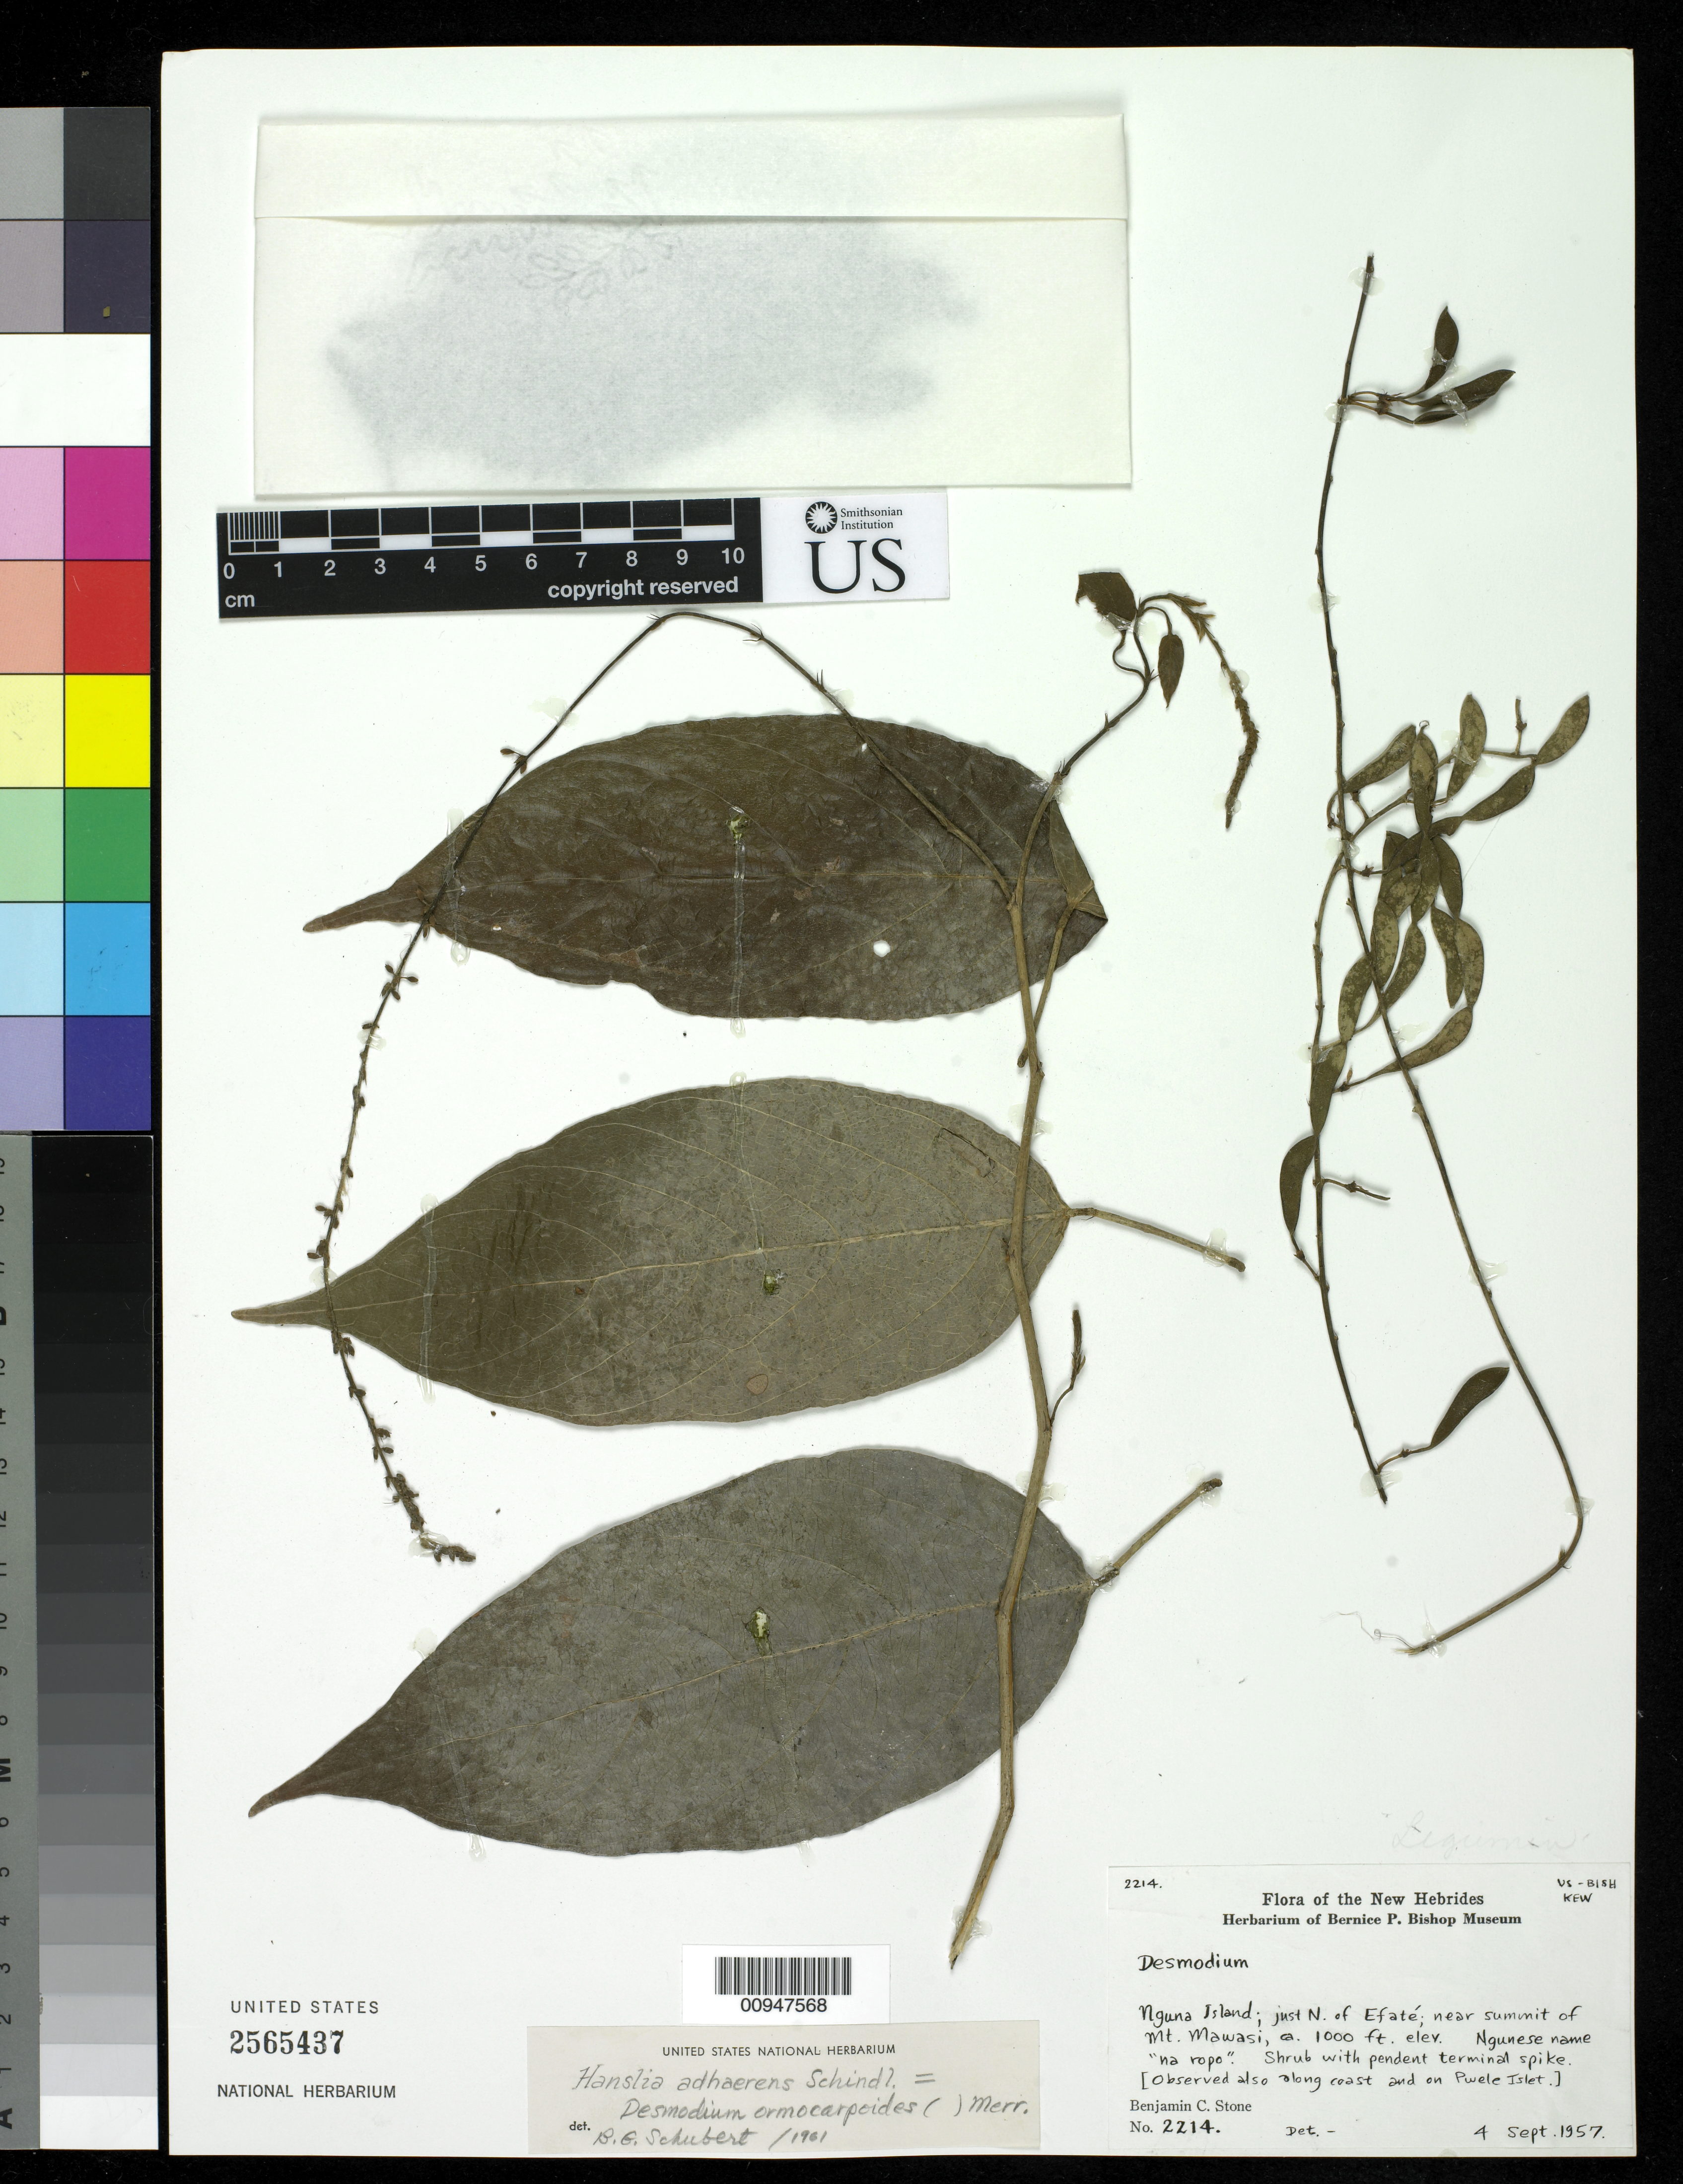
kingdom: Plantae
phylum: Tracheophyta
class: Magnoliopsida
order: Fabales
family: Fabaceae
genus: Hanslia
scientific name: Hanslia ormocarpoides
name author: (DC.) H. Ohashi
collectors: B. C. Stone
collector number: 2214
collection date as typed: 04 Sep 1957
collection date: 1957-09-04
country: Vanuatu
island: Nguna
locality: Nguna island; just N. of Efate;near summit of Mt.Mawasi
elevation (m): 305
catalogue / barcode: US 2565437